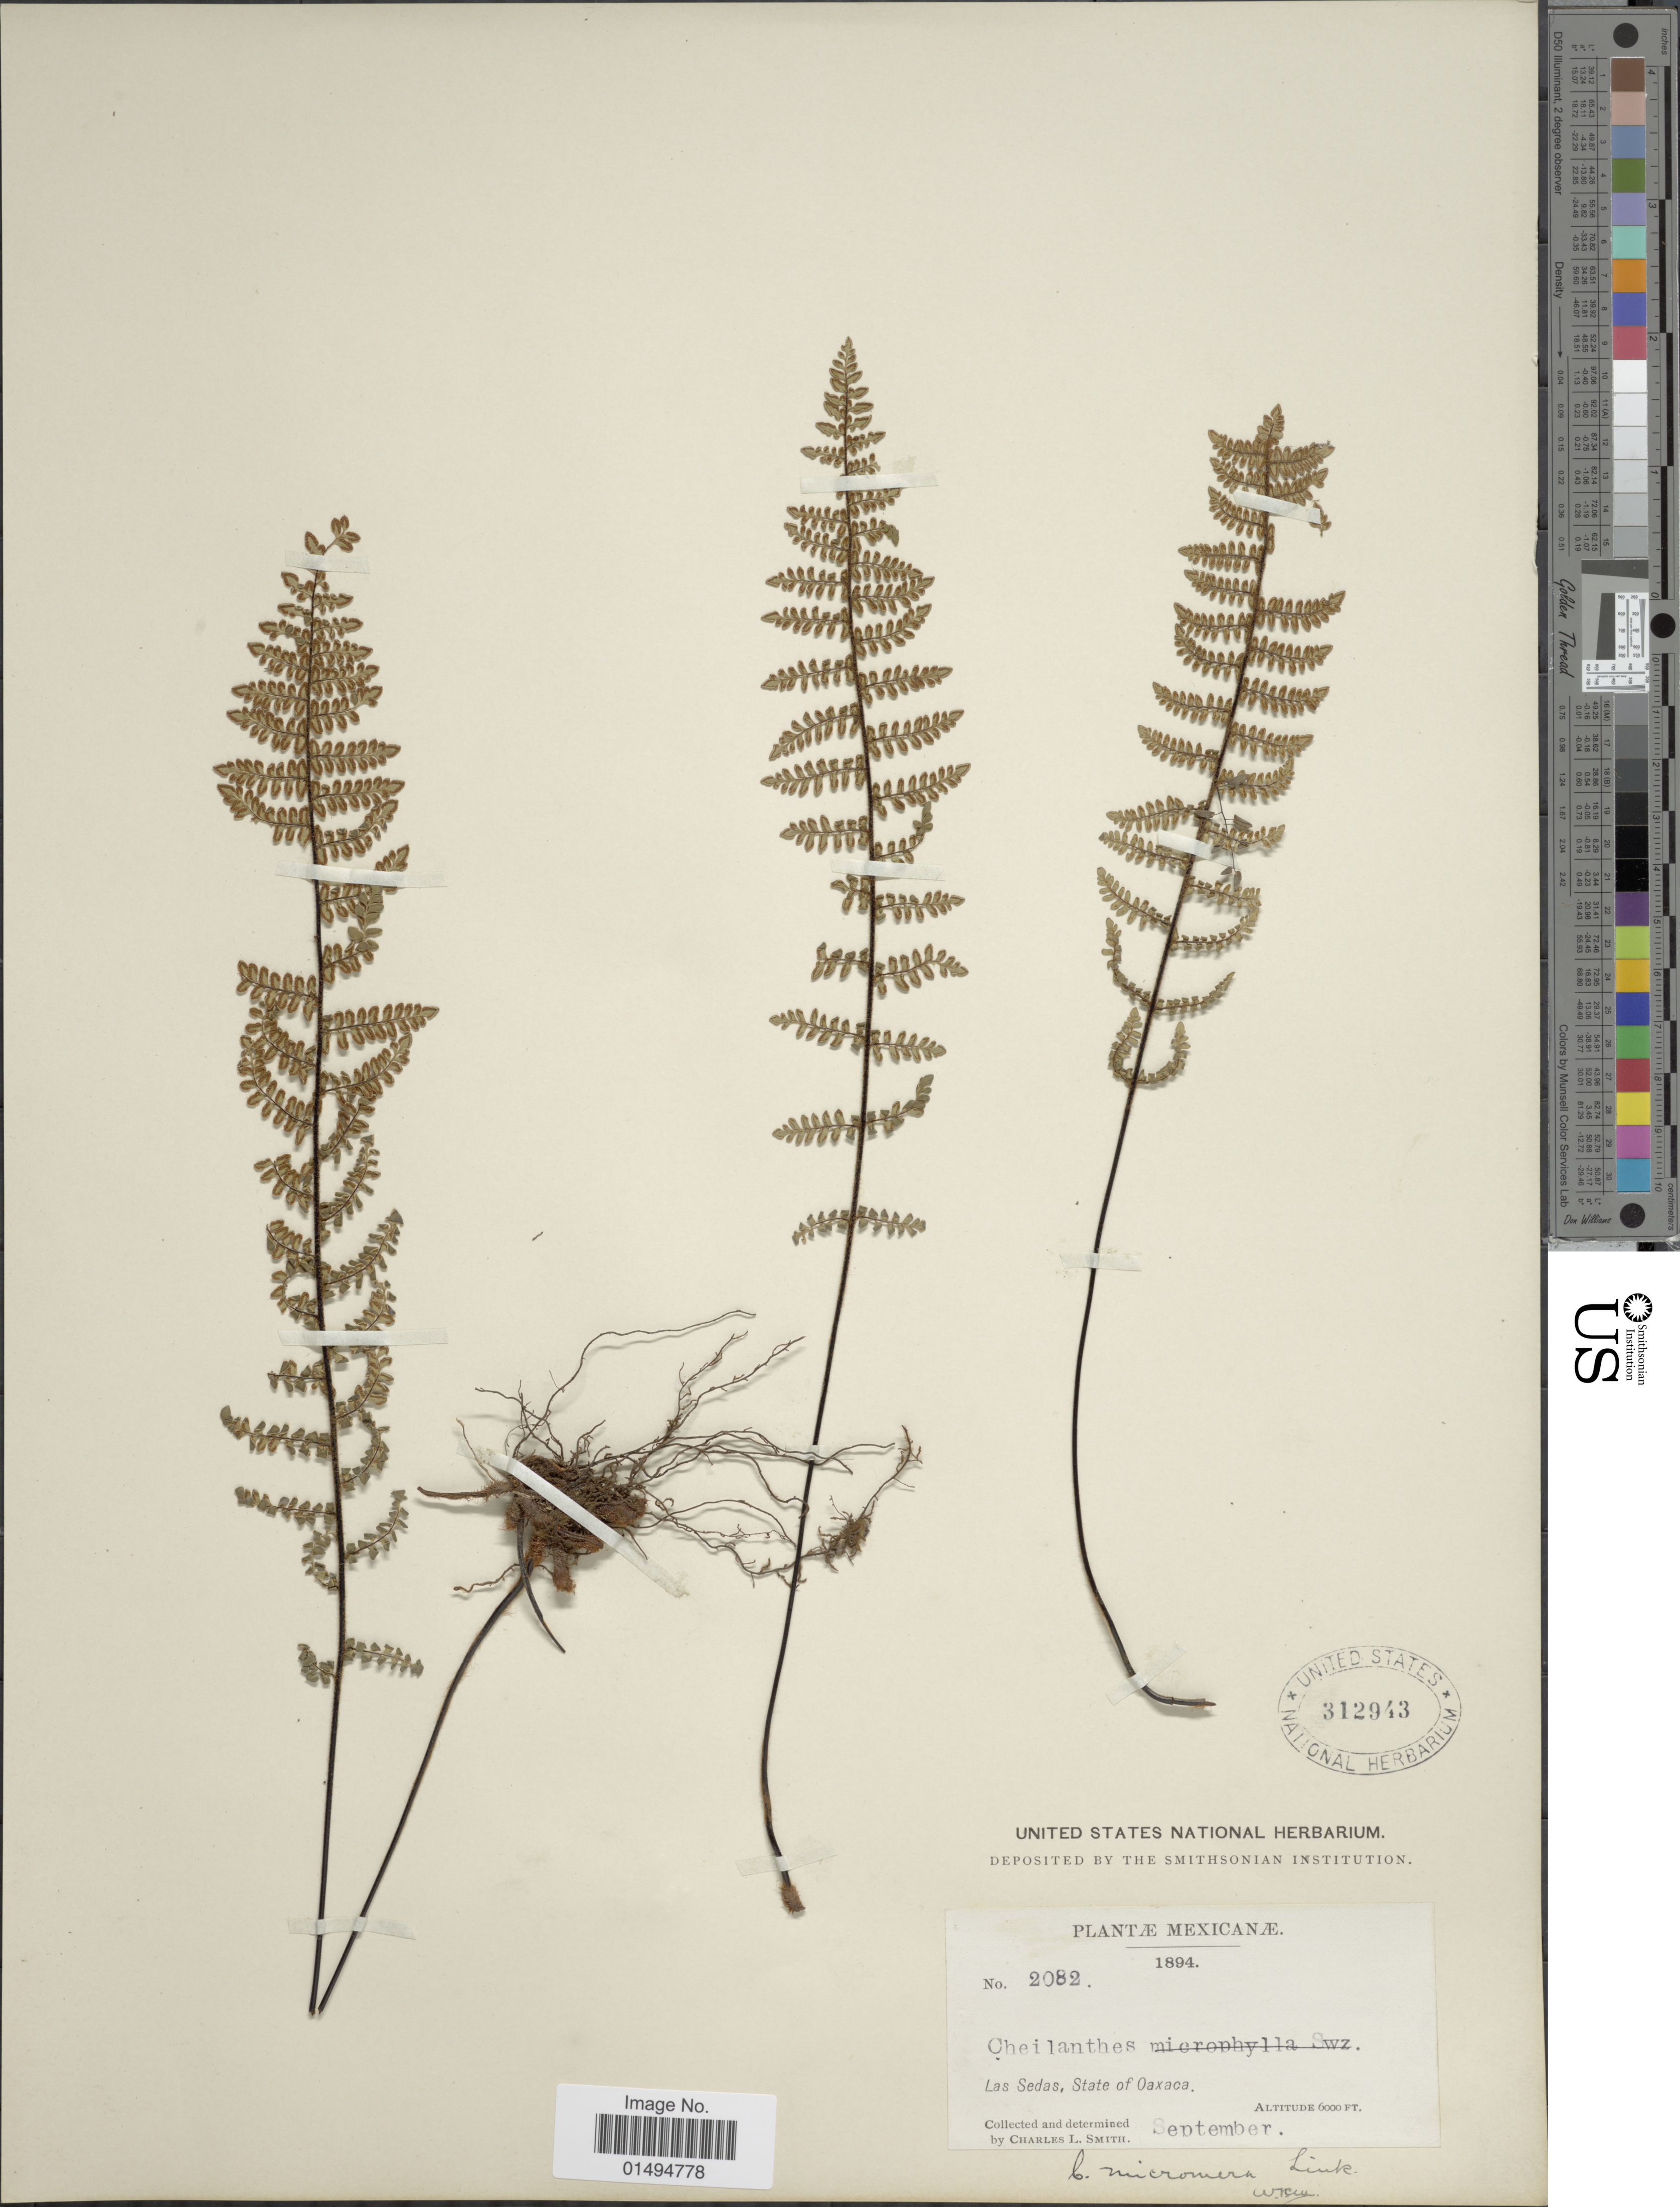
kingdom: Plantae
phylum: Tracheophyta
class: Polypodiopsida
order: Polypodiales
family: Pteridaceae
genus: Myriopteris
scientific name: Myriopteris notholaenoides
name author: (Desv.) Grusz & Windham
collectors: C. L. Smith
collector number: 2082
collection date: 1894-09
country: Mexico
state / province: Oaxaca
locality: Las Sedas, State of Oaxaca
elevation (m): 1829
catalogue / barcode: US 312943